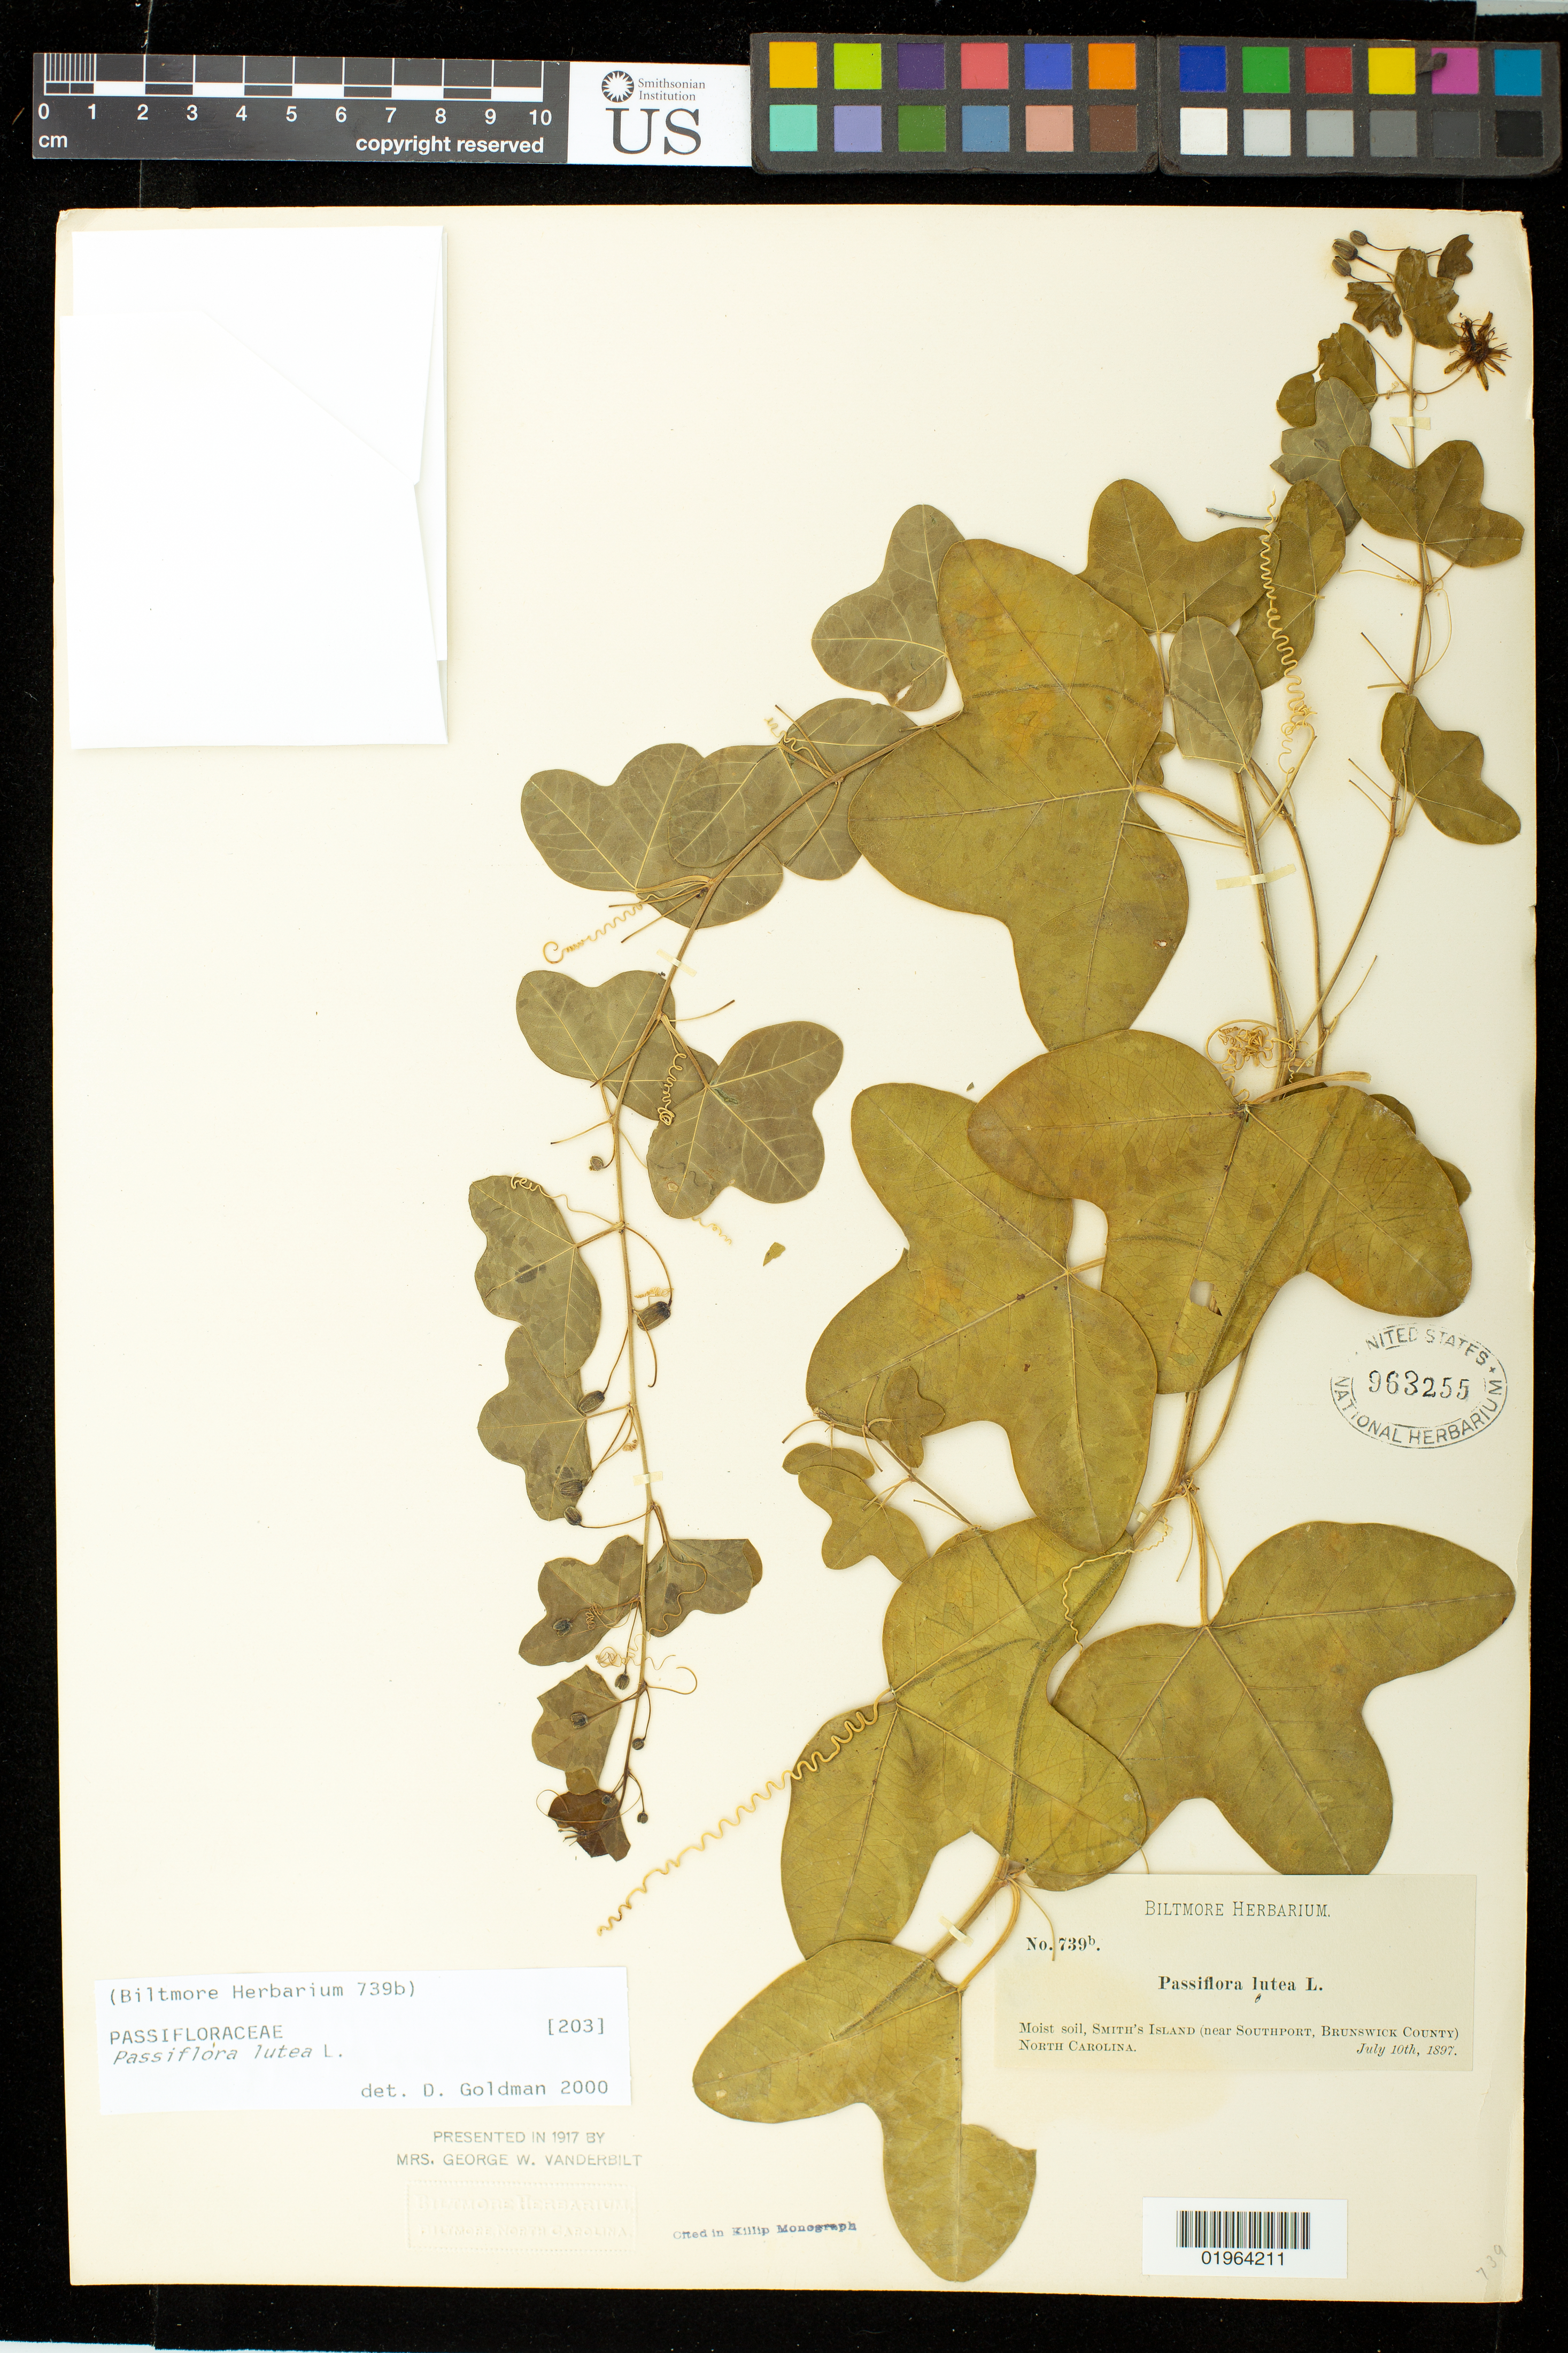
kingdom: Plantae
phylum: Tracheophyta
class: Magnoliopsida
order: Malpighiales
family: Passifloraceae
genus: Passiflora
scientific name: Passiflora lutea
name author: L.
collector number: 739 b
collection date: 1897-07-10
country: United States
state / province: North Carolina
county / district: Brunswick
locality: Smith Island, near Southport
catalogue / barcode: US 963255